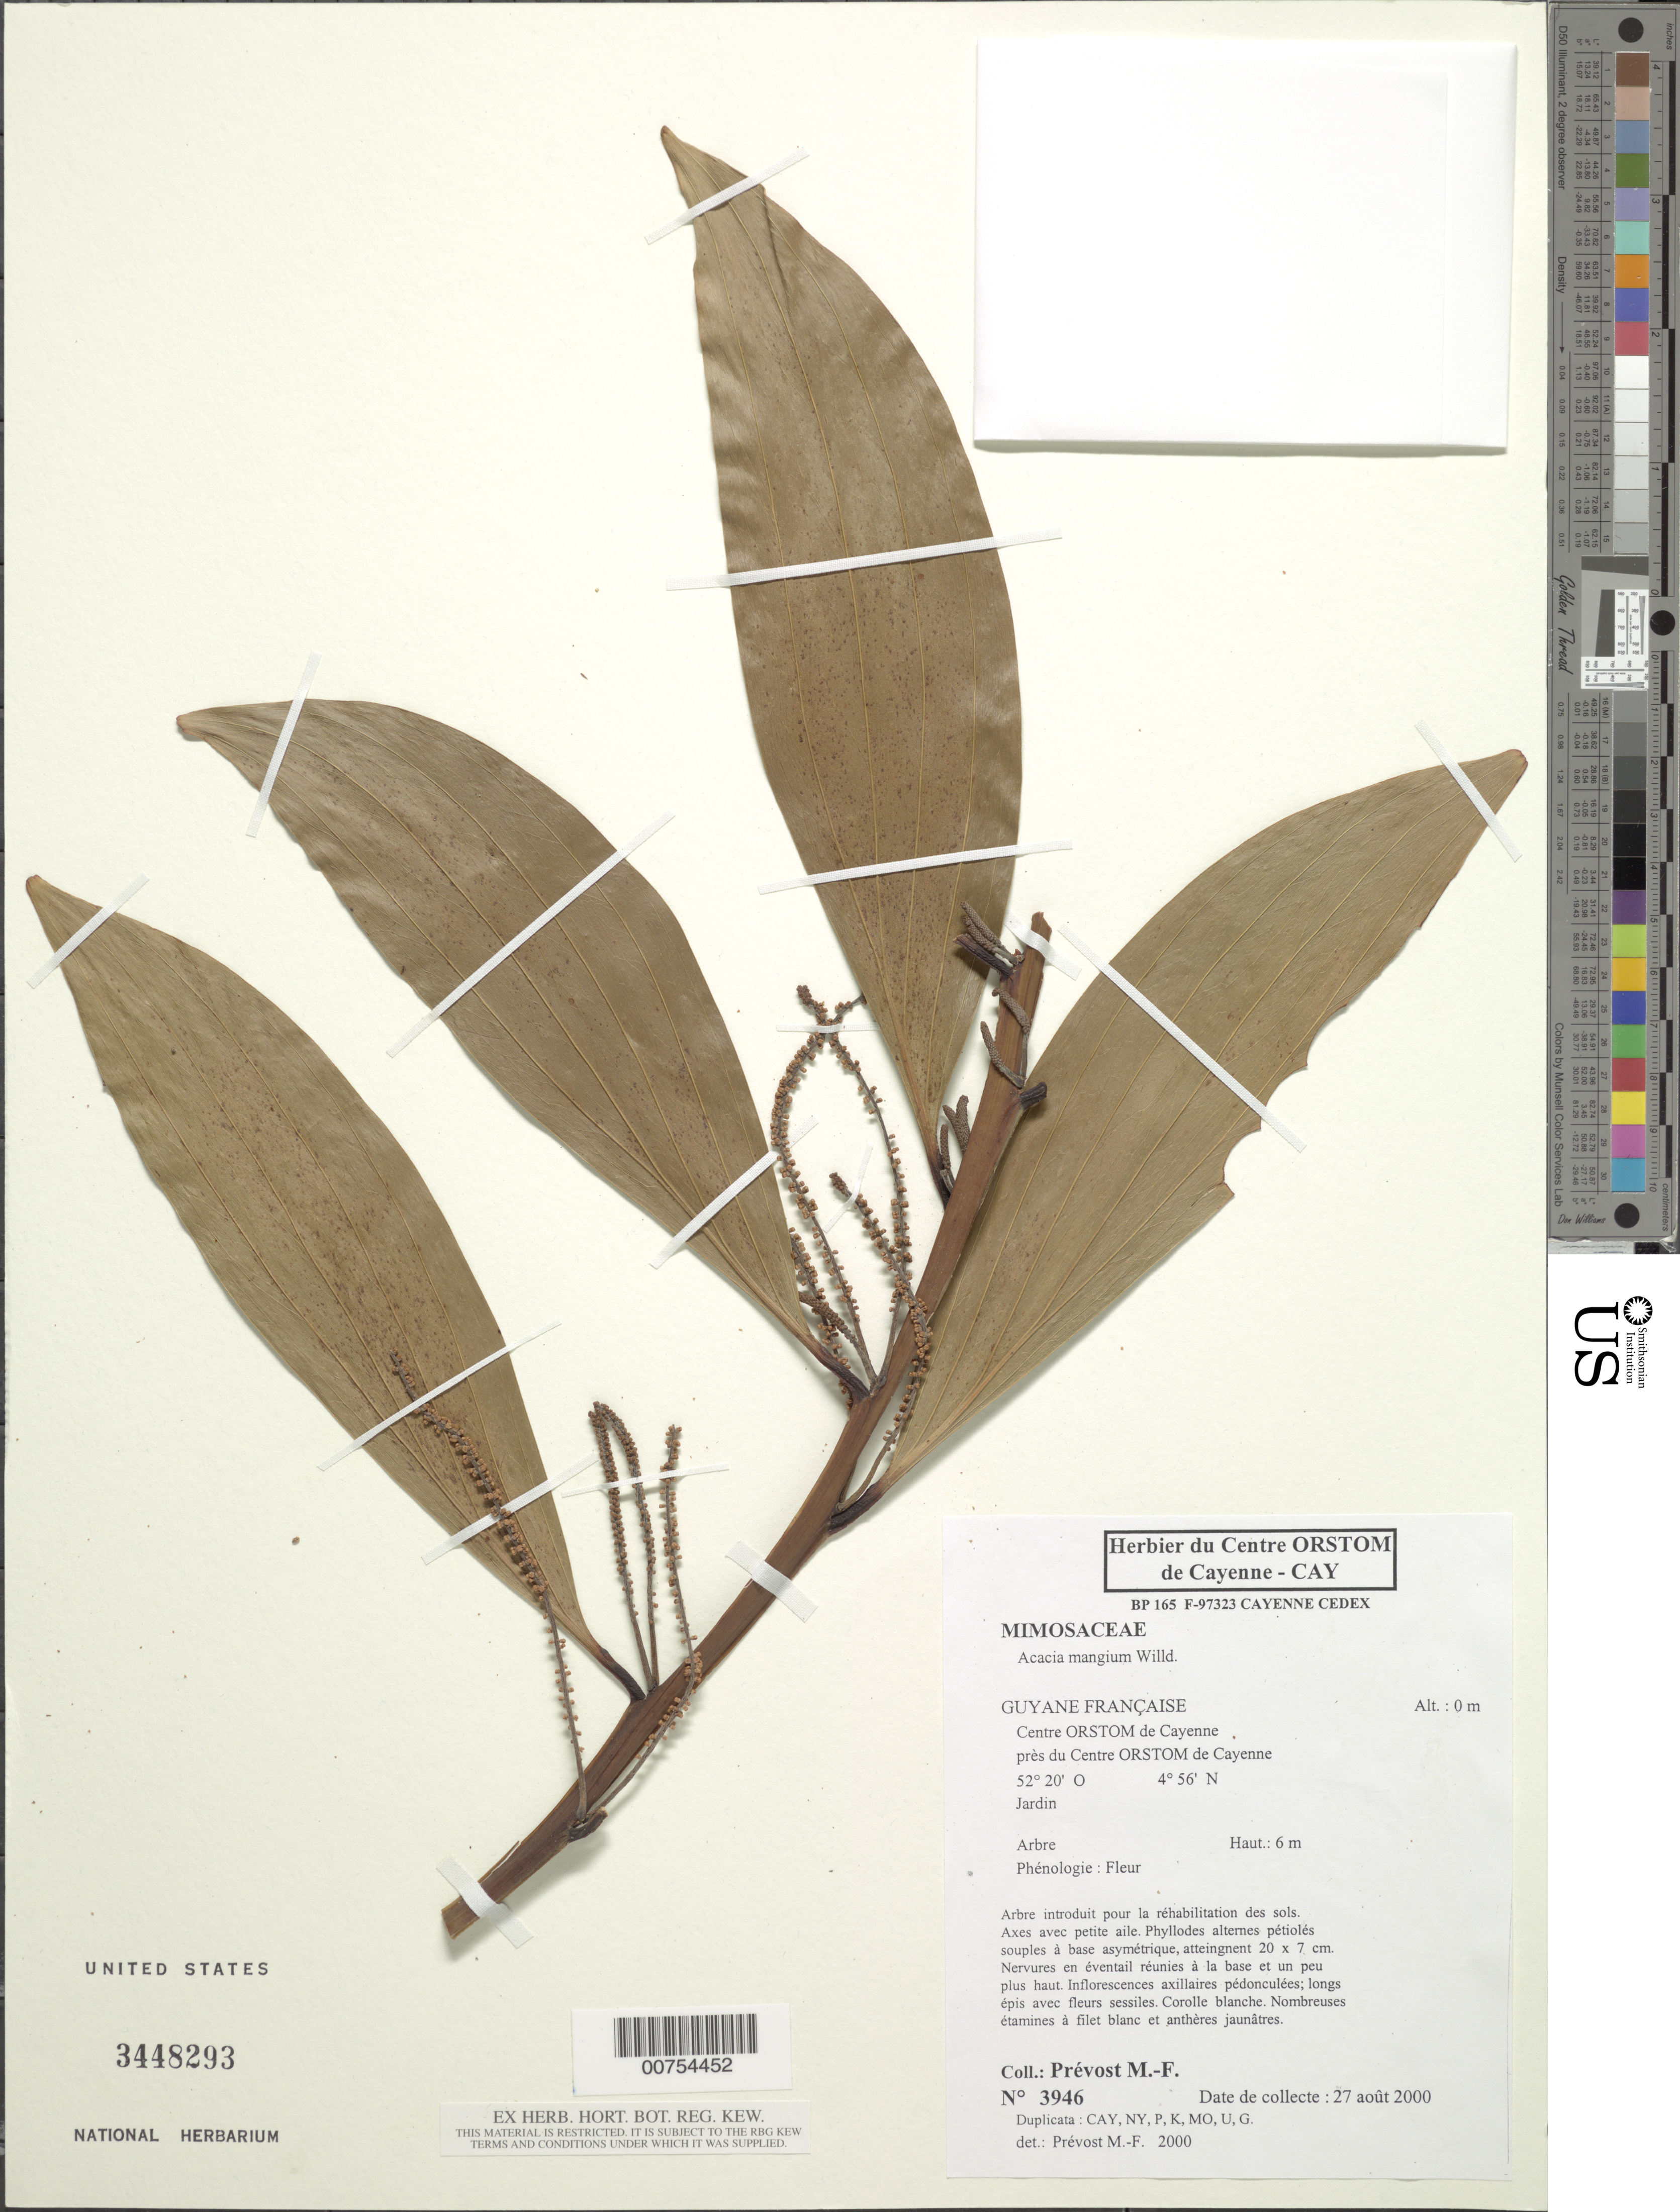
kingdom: Plantae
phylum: Tracheophyta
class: Magnoliopsida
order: Fabales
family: Fabaceae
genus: Acacia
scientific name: Acacia mangium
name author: Willd.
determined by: Prévost, M.-F.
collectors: M.-F. Prévost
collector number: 3946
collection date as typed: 27-Aug-00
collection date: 2000-08-27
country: French Guiana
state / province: Cayenne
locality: Centre ORSTOM de Cayenne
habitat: Garden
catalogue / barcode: US 3448293